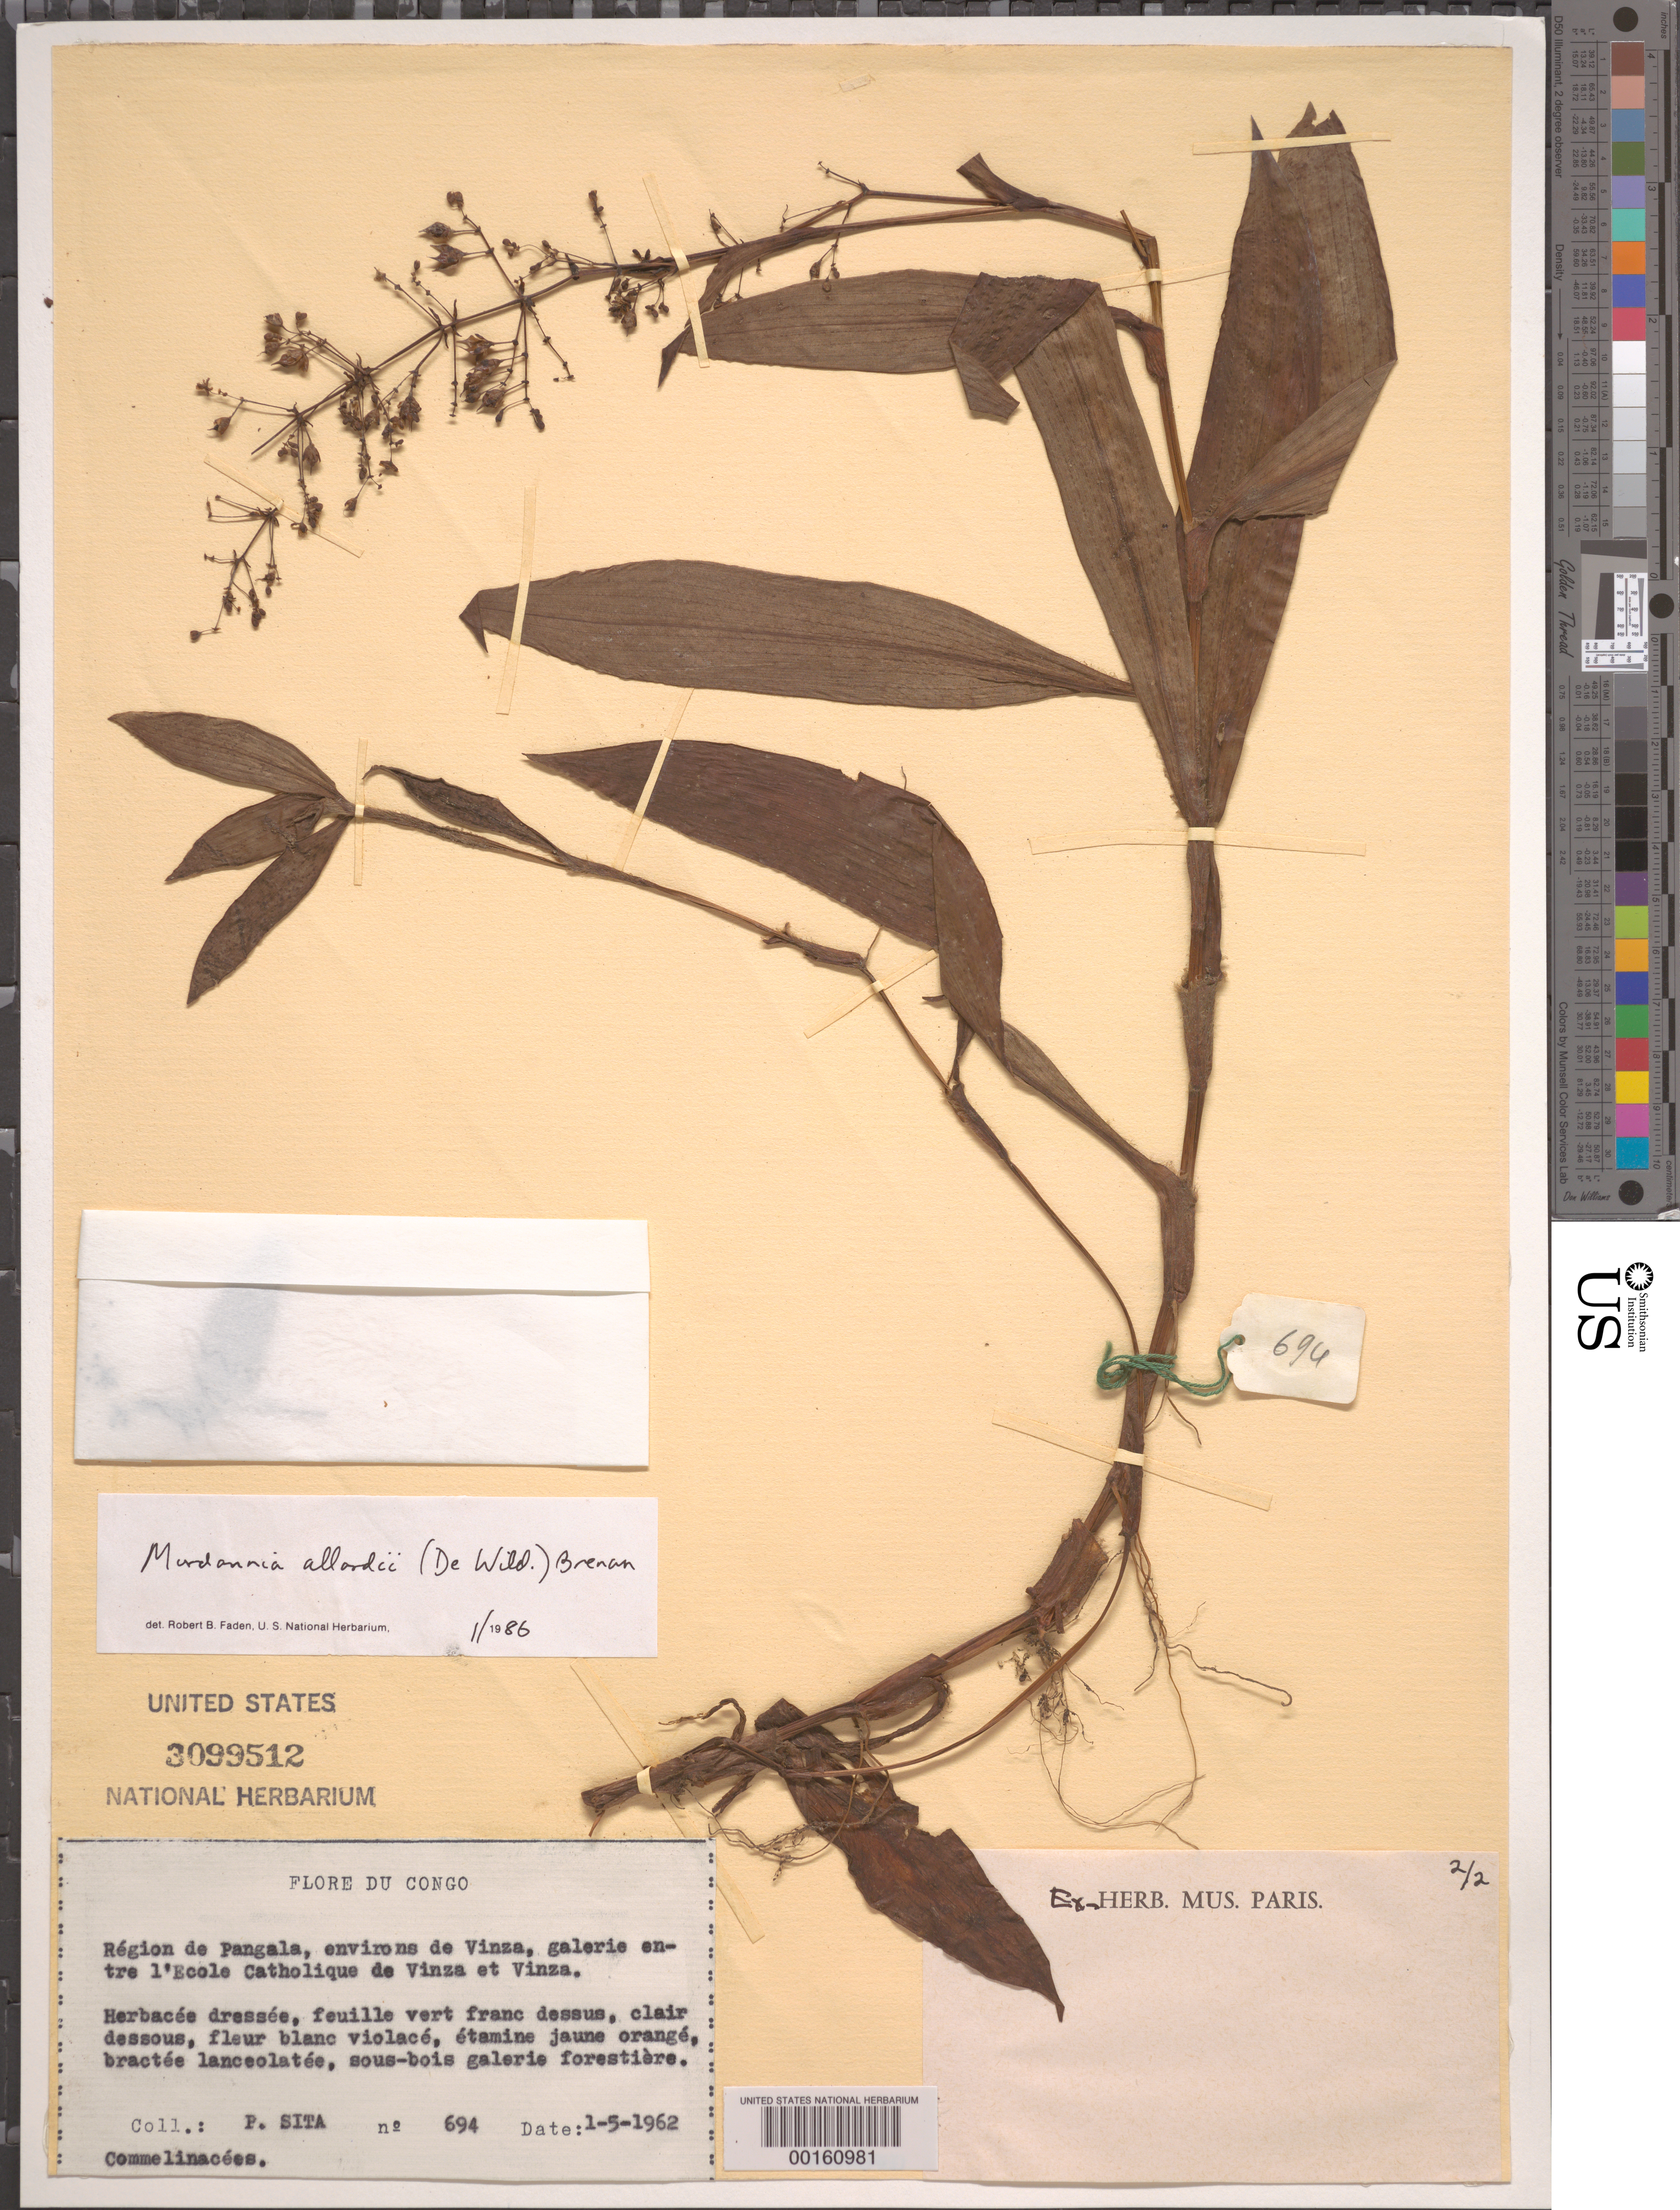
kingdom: Plantae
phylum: Tracheophyta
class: Liliopsida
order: Commelinales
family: Commelinaceae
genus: Murdannia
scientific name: Murdannia allardii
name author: (De Wild.)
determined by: Faden, Robert B., (US), Smithsonian Institution - National Museum of Natural History (UNITED STATES)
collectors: P. Sita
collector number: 694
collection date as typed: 01 May 1962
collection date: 1962-05-01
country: Congo, Republic of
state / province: Pool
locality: Pangala, near Vinza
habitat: Gallery forest underbush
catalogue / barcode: US 3099512